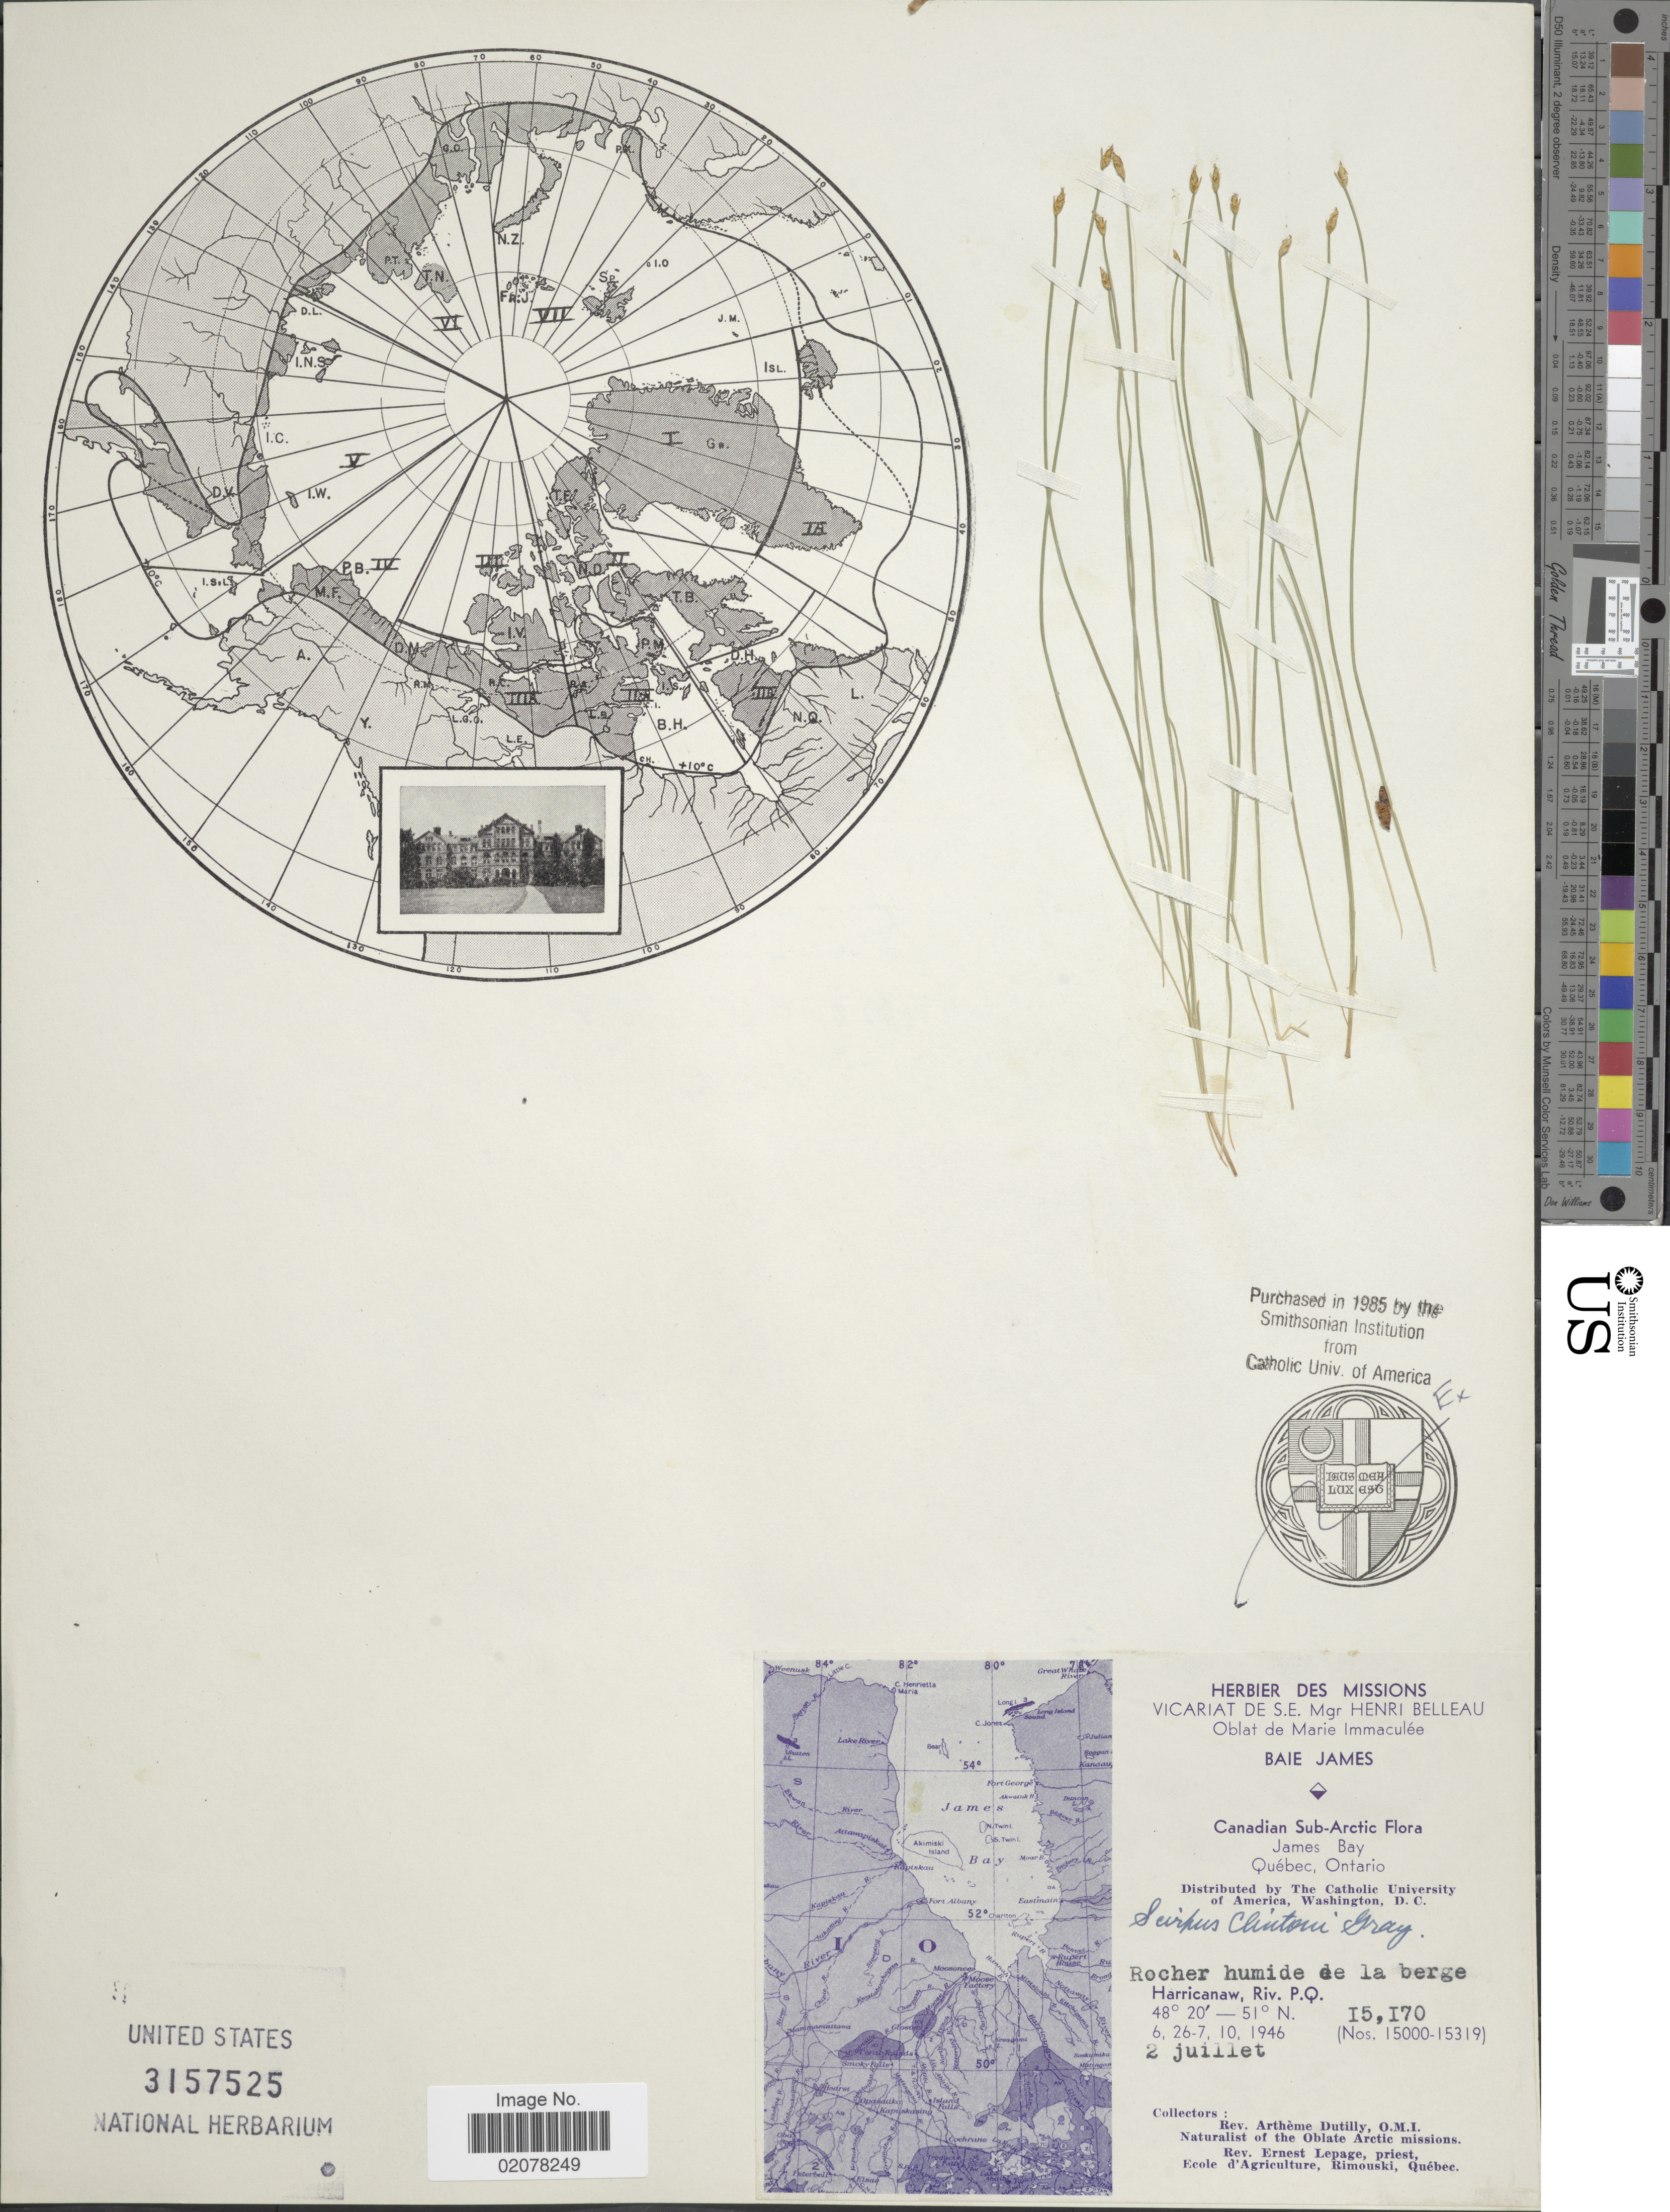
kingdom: Plantae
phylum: Tracheophyta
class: Liliopsida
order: Poales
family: Cyperaceae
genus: Trichophorum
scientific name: Trichophorum clintonii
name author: (A. Gray) S.G. Sm.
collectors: A. Dutilly & E. Lepage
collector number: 15170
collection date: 1946-07-02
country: Canada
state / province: Ontario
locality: Sub-Arctic, James Bay, Quebec, Harricanaw, Riv., P.Q.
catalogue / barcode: US 3157525